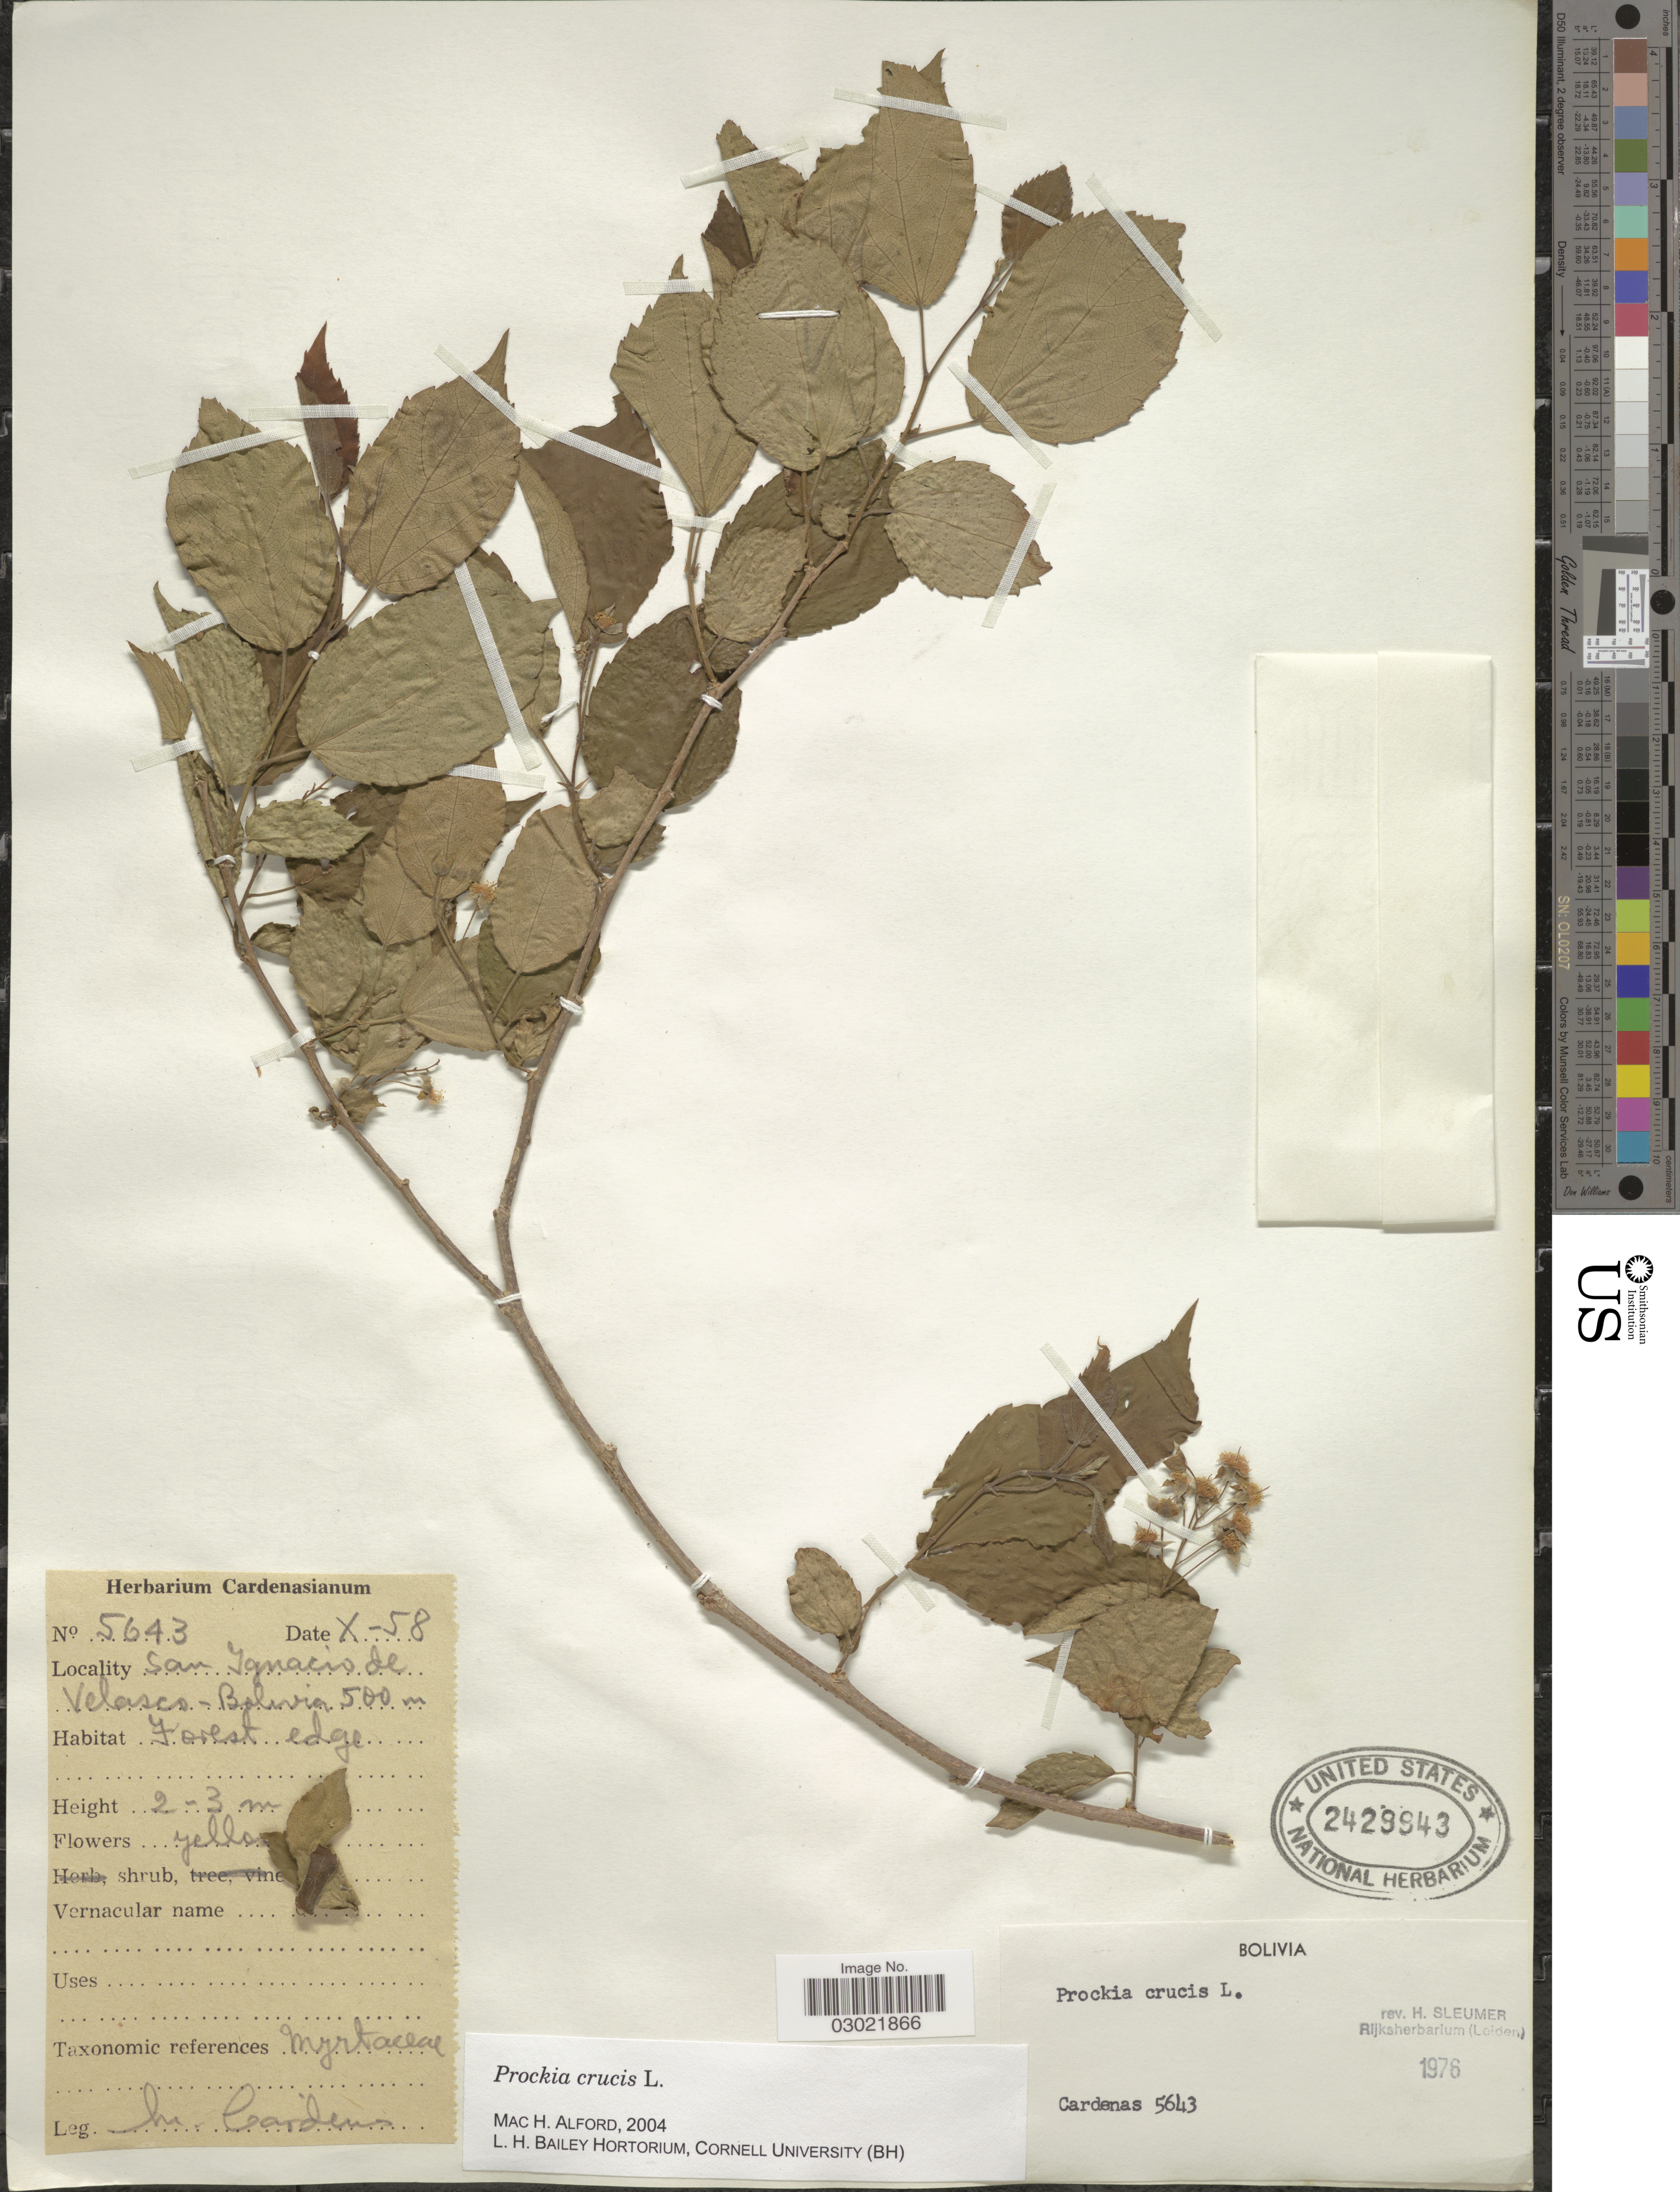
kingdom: Plantae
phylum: Tracheophyta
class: Magnoliopsida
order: Malpighiales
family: Salicaceae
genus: Prockia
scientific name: Prockia crucis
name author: P. Browne ex L.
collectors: M. Cárdenas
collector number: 5643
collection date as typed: Transcribed d/m/y: /10/58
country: Bolivia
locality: San Ignacio de Velasco.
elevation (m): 500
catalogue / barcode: US 2429943